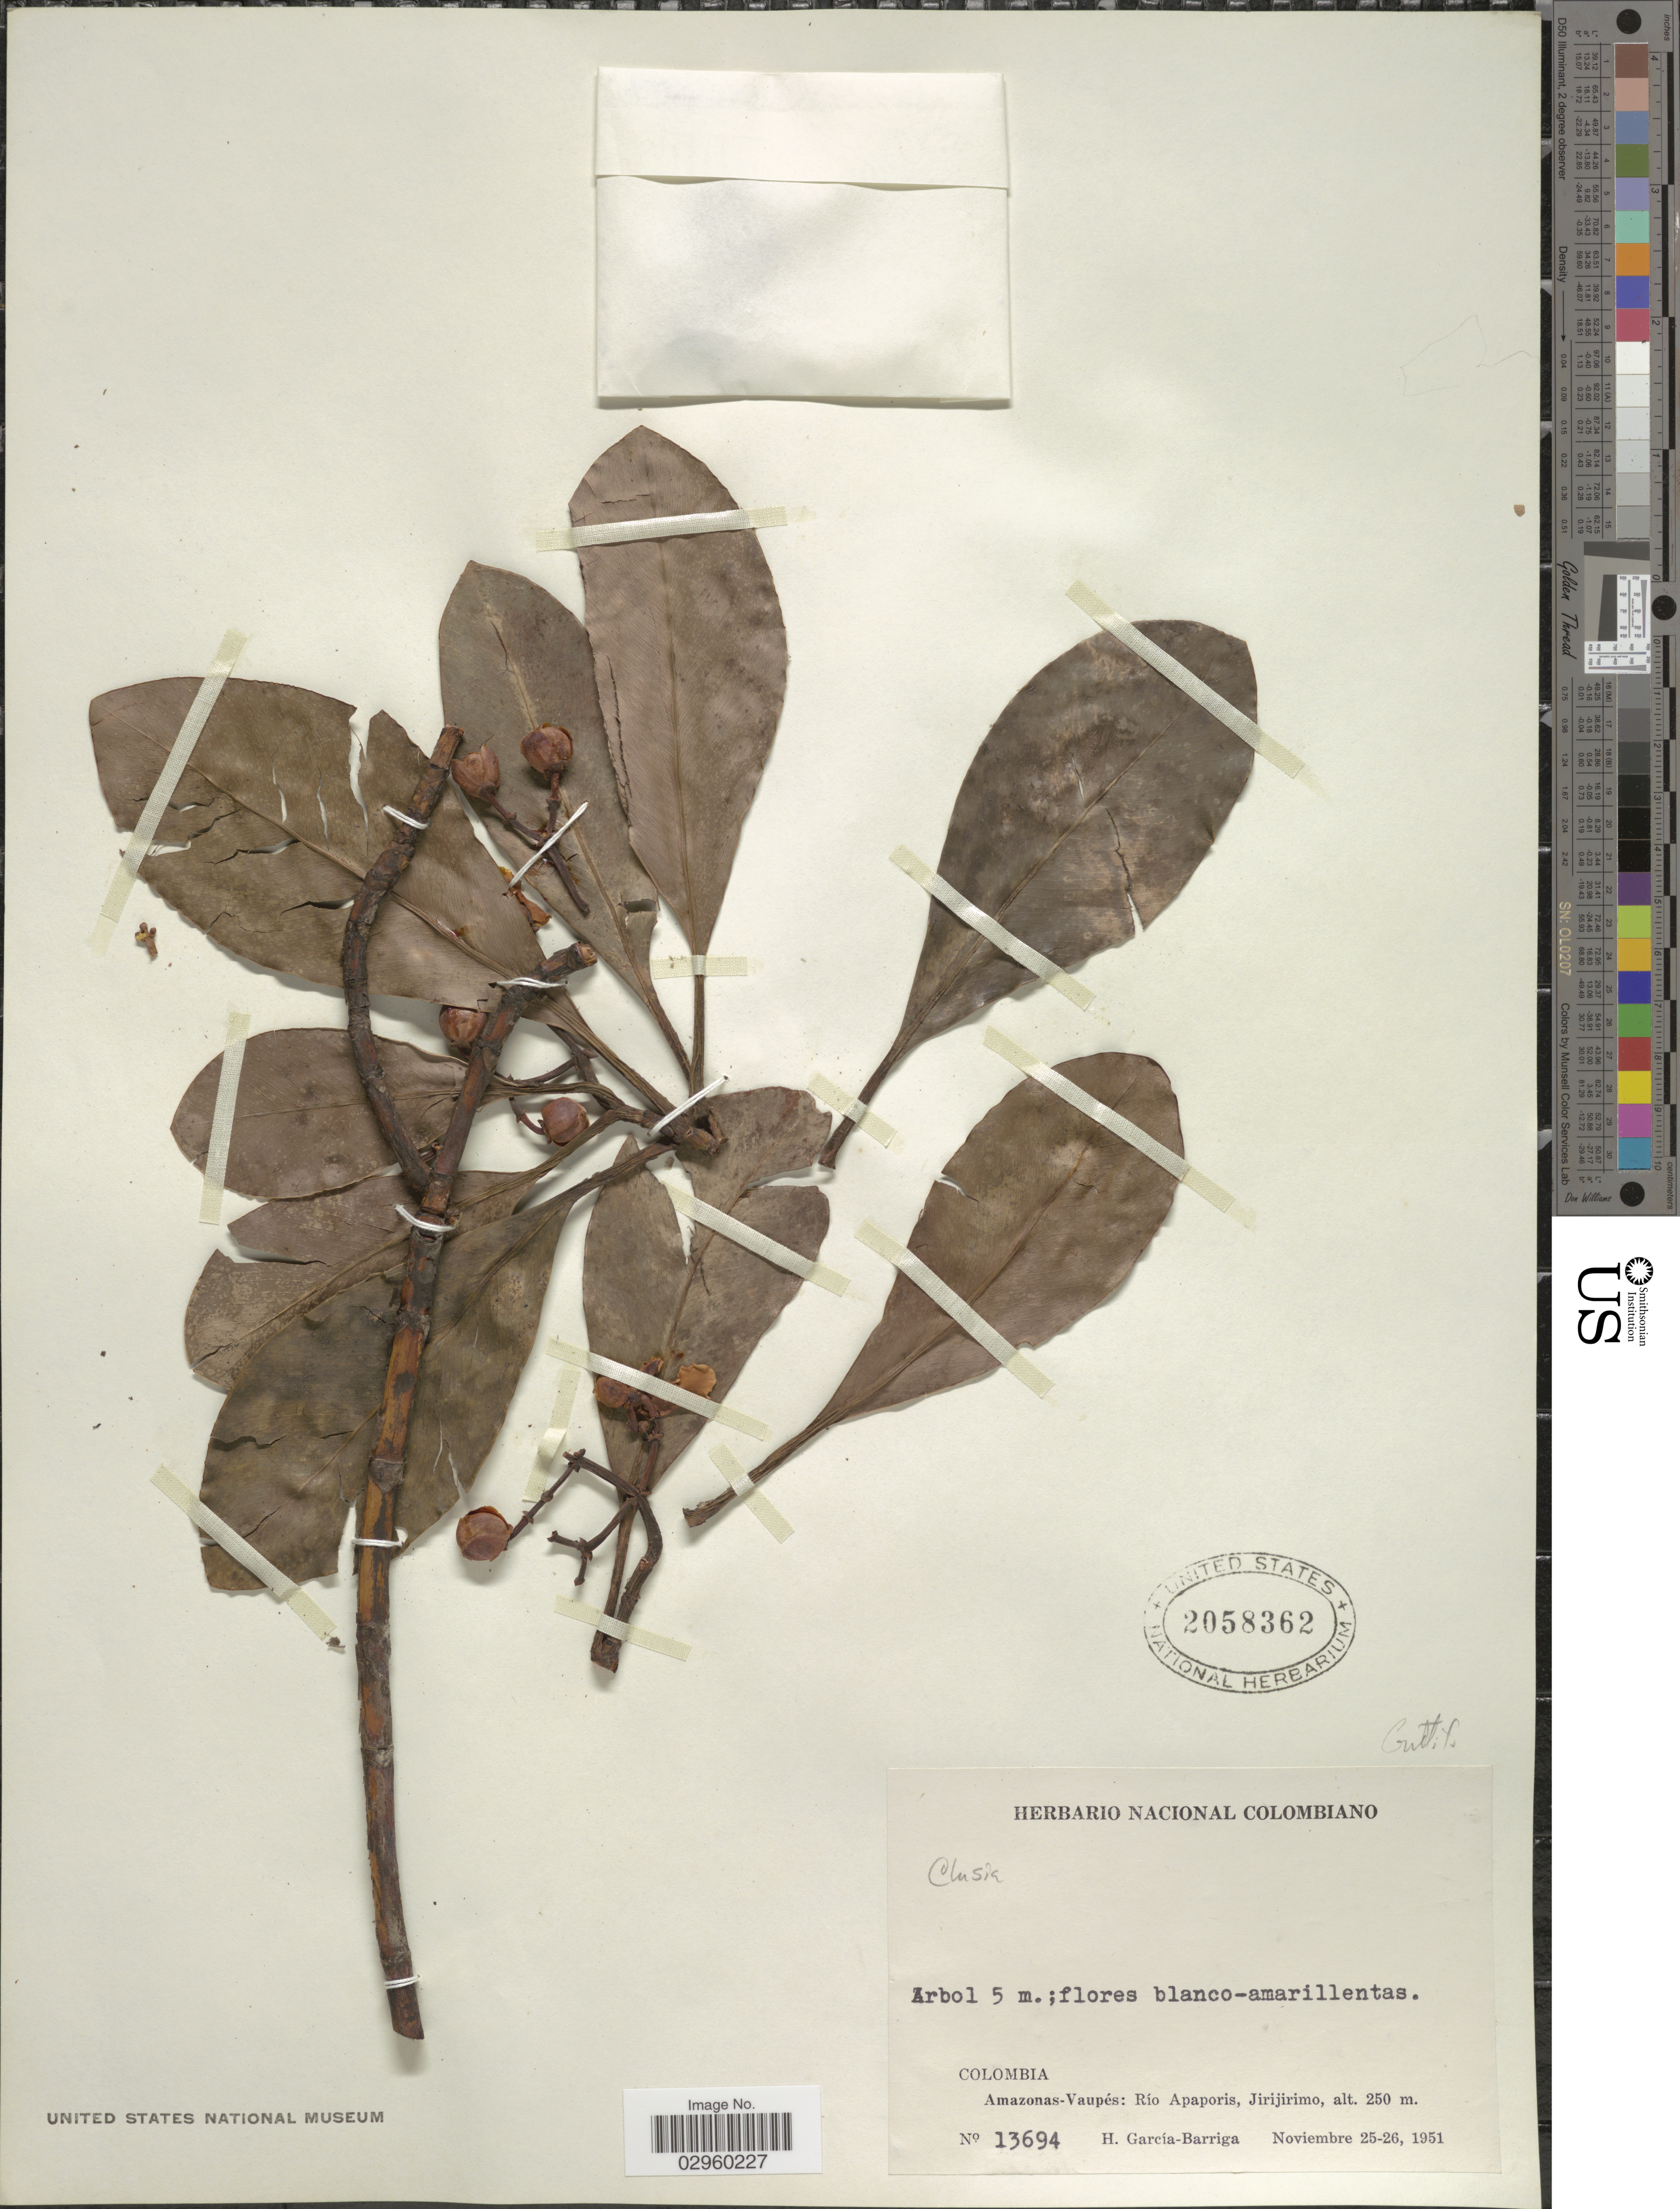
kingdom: Plantae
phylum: Tracheophyta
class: Magnoliopsida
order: Malpighiales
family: Clusiaceae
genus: Clusia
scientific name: Clusia sp.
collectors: H. García Barriga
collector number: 13694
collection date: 1951-11-25/1951-11-26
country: Colombia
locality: Amazonas-Vaupés: Rio Apaporis, Jirijirimo.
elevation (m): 250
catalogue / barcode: US 2058362